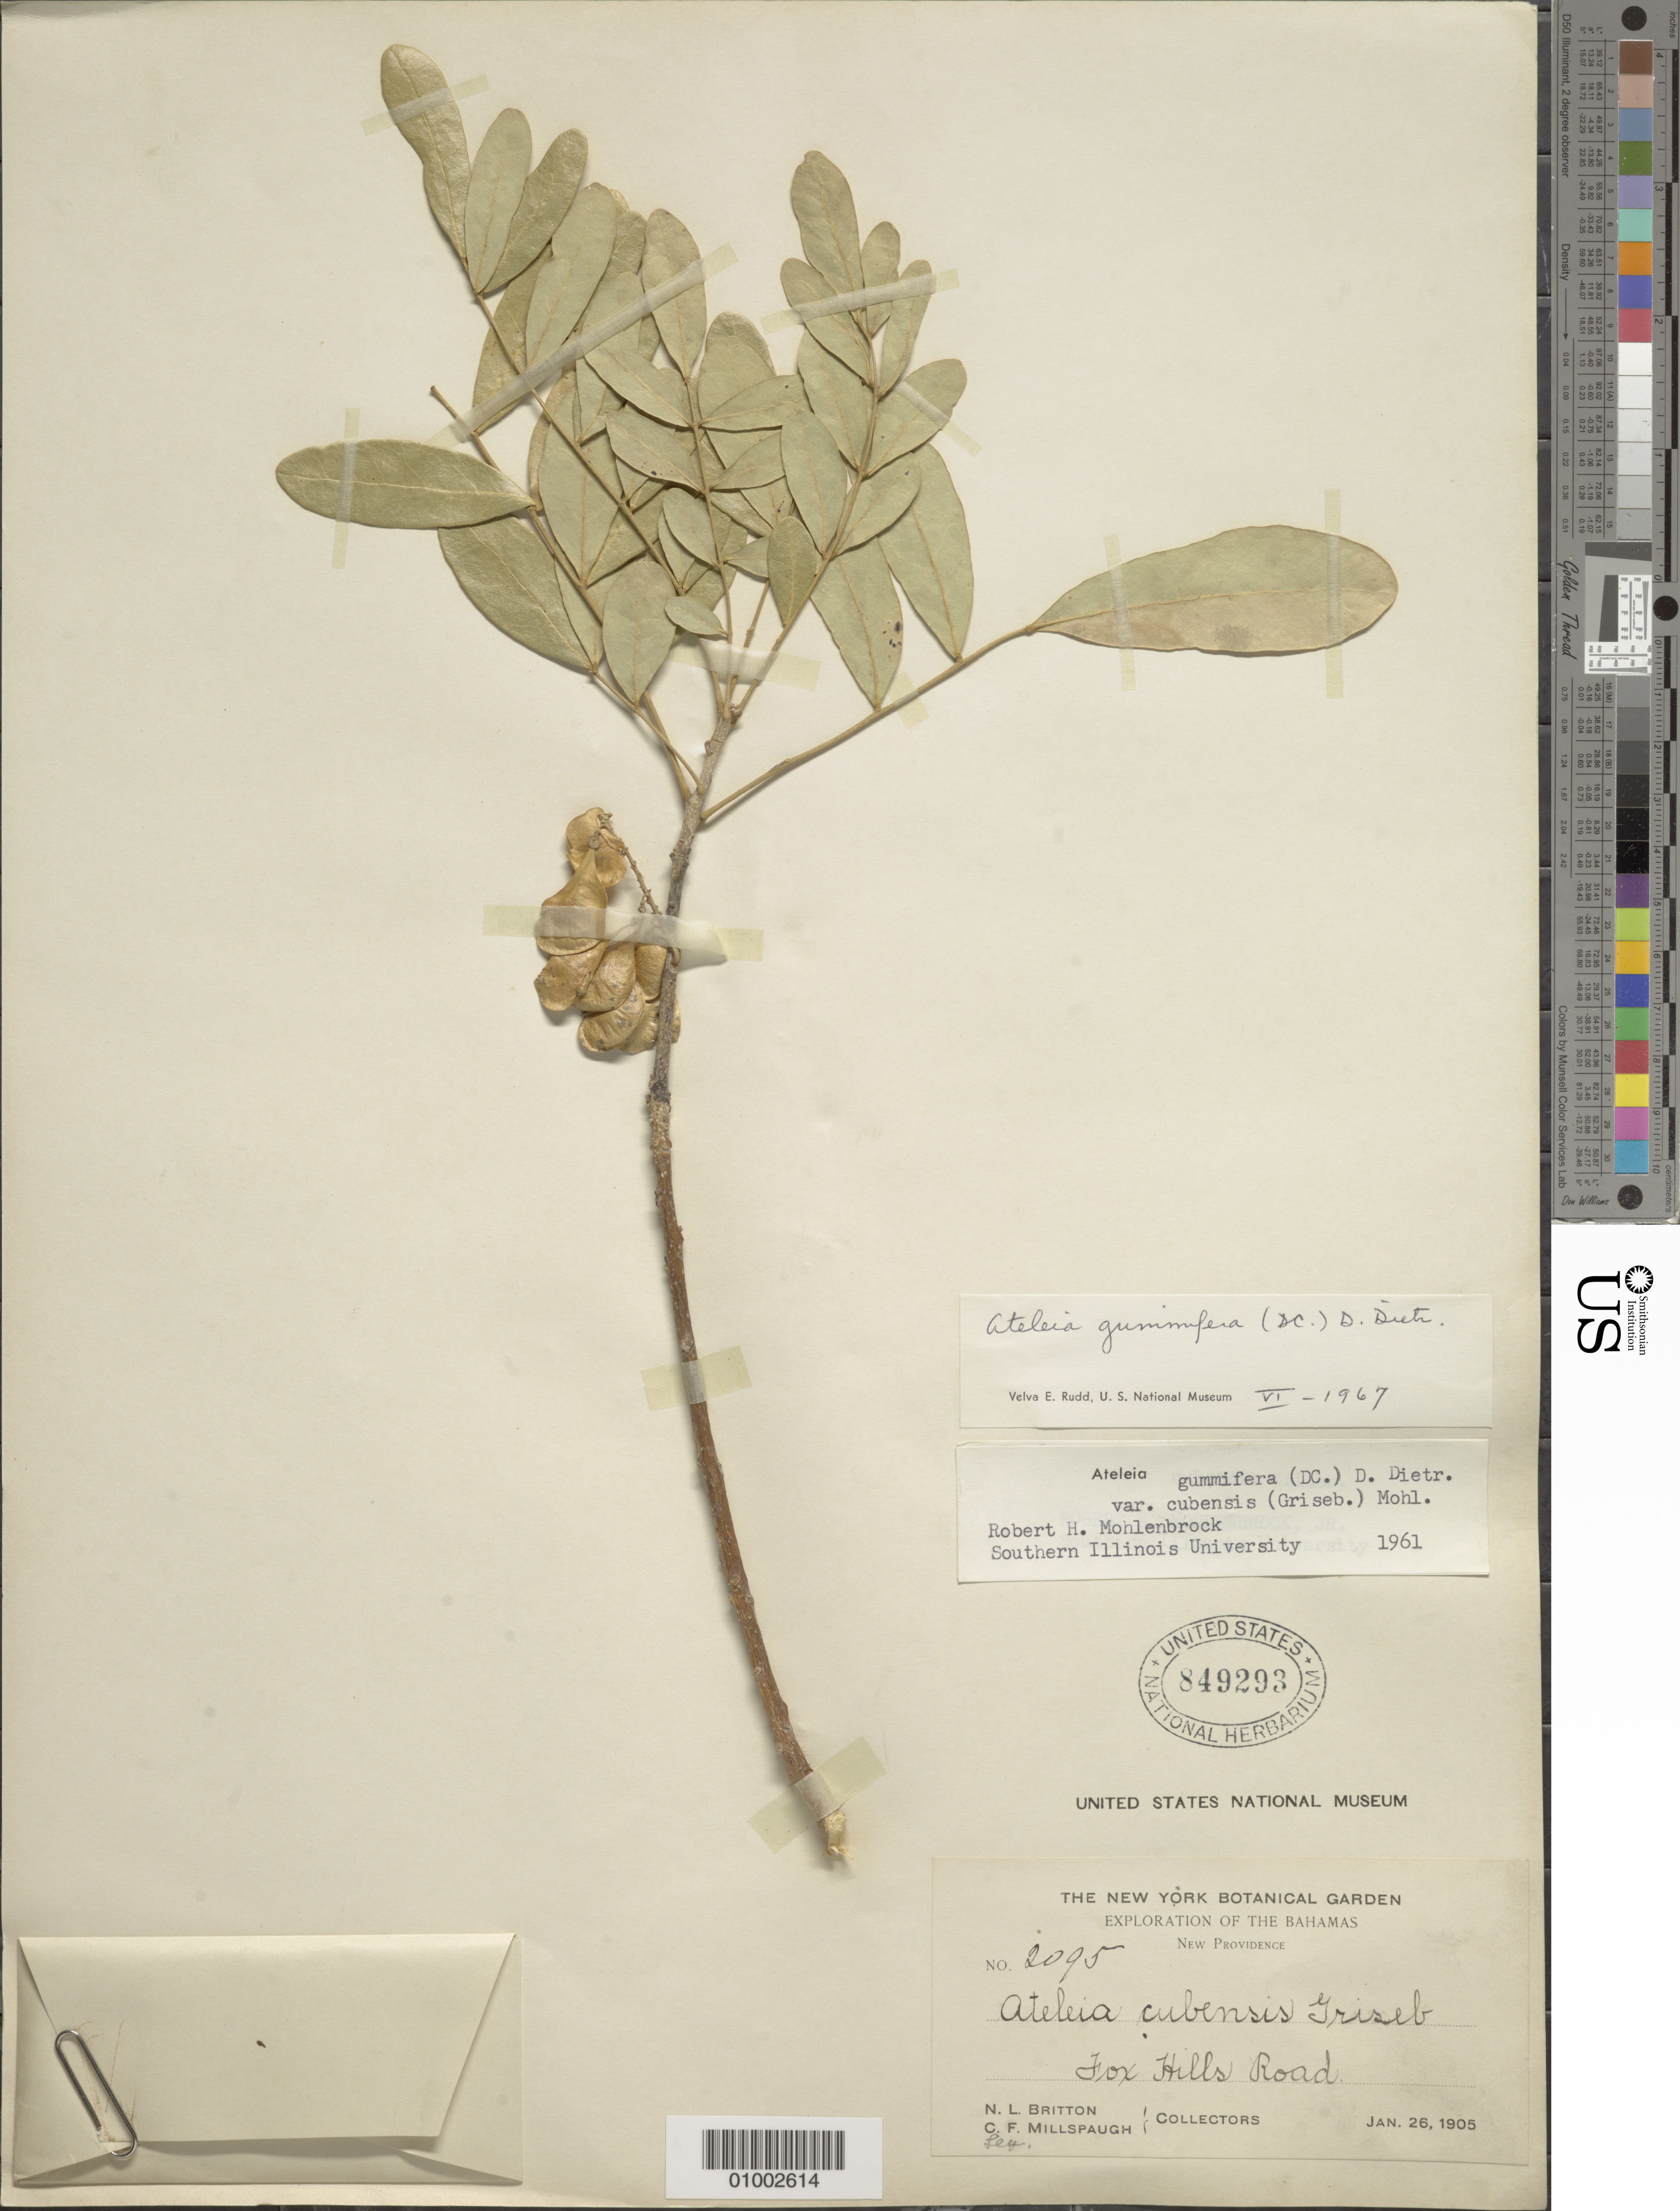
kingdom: Plantae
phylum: Tracheophyta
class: Magnoliopsida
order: Fabales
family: Fabaceae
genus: Ateleia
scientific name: Ateleia gummifera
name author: (Bertero ex DC.) D. Dietr.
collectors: N. Britton & C. F. Millspaugh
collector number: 2095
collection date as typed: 26 Jan 1905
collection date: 1905-01-26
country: Bahamas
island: New Providence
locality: Fox Hills Road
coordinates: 0 N, 0 E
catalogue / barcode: US 849293